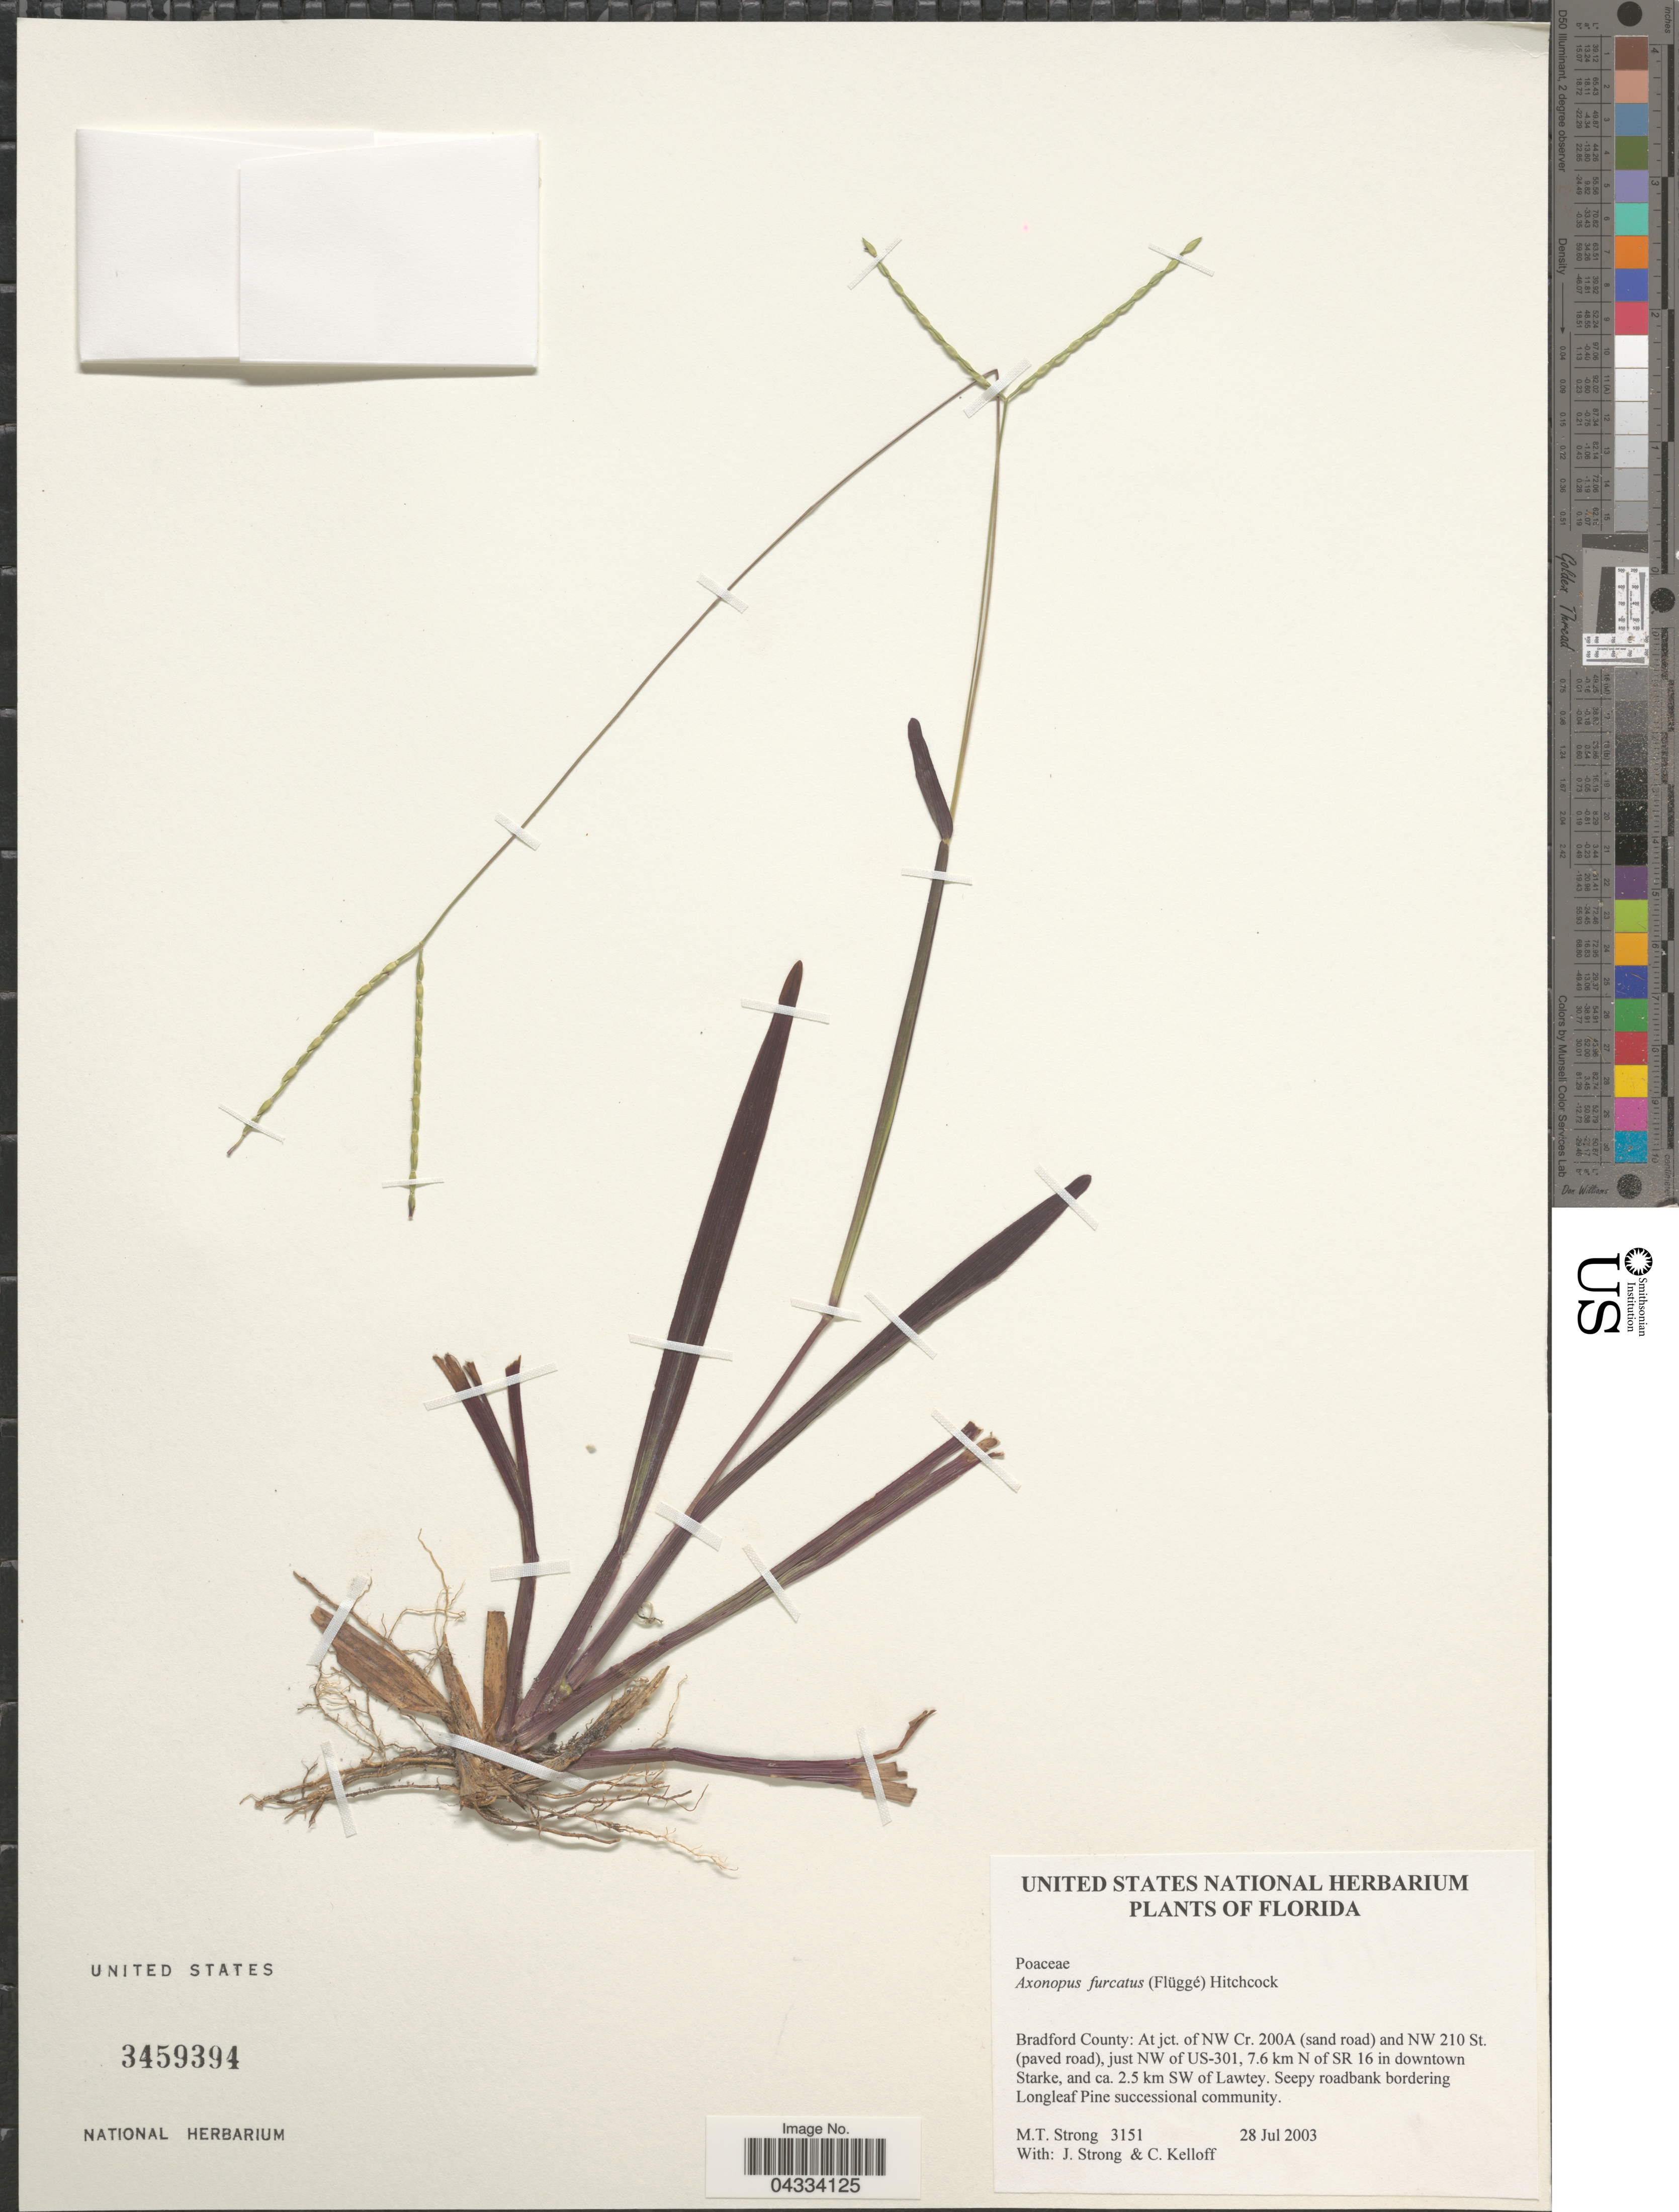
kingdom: Plantae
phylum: Tracheophyta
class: Liliopsida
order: Poales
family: Poaceae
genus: Axonopus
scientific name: Axonopus furcatus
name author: (Flüggé) Hitchc.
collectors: M. T. Strong, J. Strong & C. L. Kelloff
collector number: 3151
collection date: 2003-07-28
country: United States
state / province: Florida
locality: Bradford County: At jct. of NW Cr. 200A (sand road) and NW 210 ST. (paved road), just NW of US-301, 7.6 km N of SR 16 in downtown Starke, and ca. 2.5 km SW of Lawtey.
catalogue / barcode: US 3459394